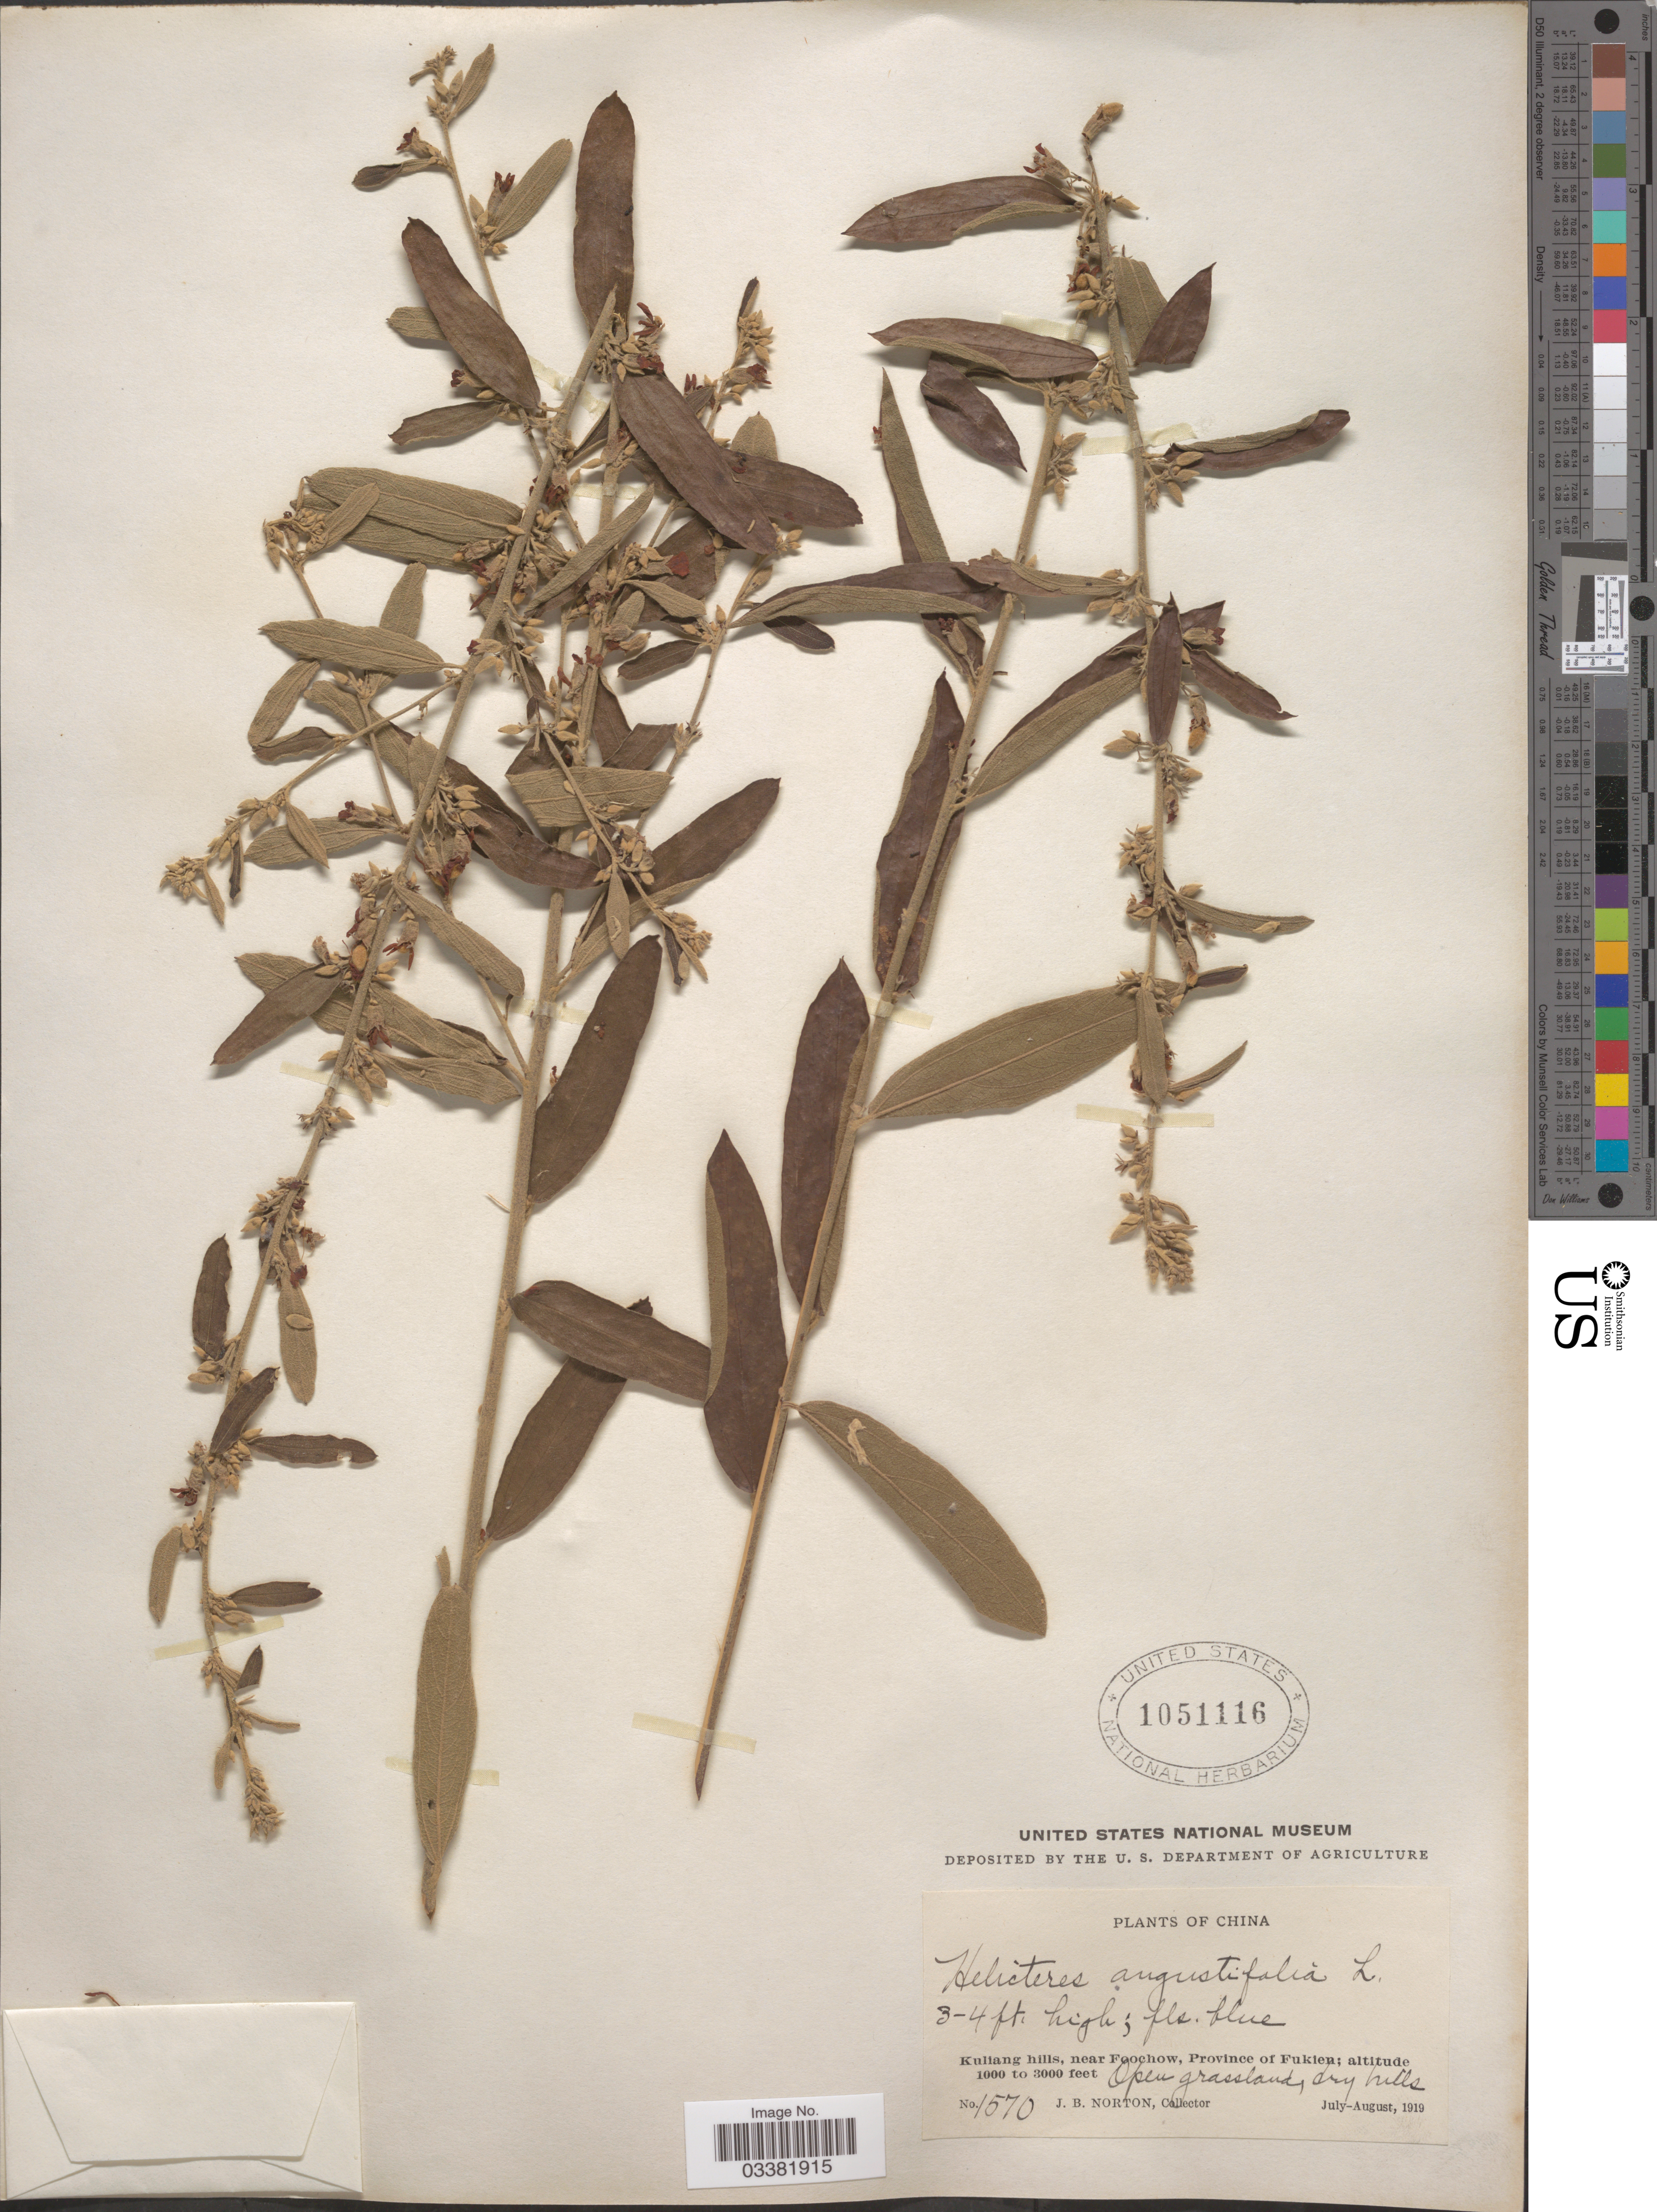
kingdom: Plantae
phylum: Tracheophyta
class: Magnoliopsida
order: Malvales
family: Malvaceae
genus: Helicteres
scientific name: Helicteres angustifolia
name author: L.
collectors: J. B. Norton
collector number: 1570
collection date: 1919-07/1919-08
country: China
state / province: Fujian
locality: Kuliang hills, near Foochow, Province of Fukien.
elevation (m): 305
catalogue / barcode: US 1051116